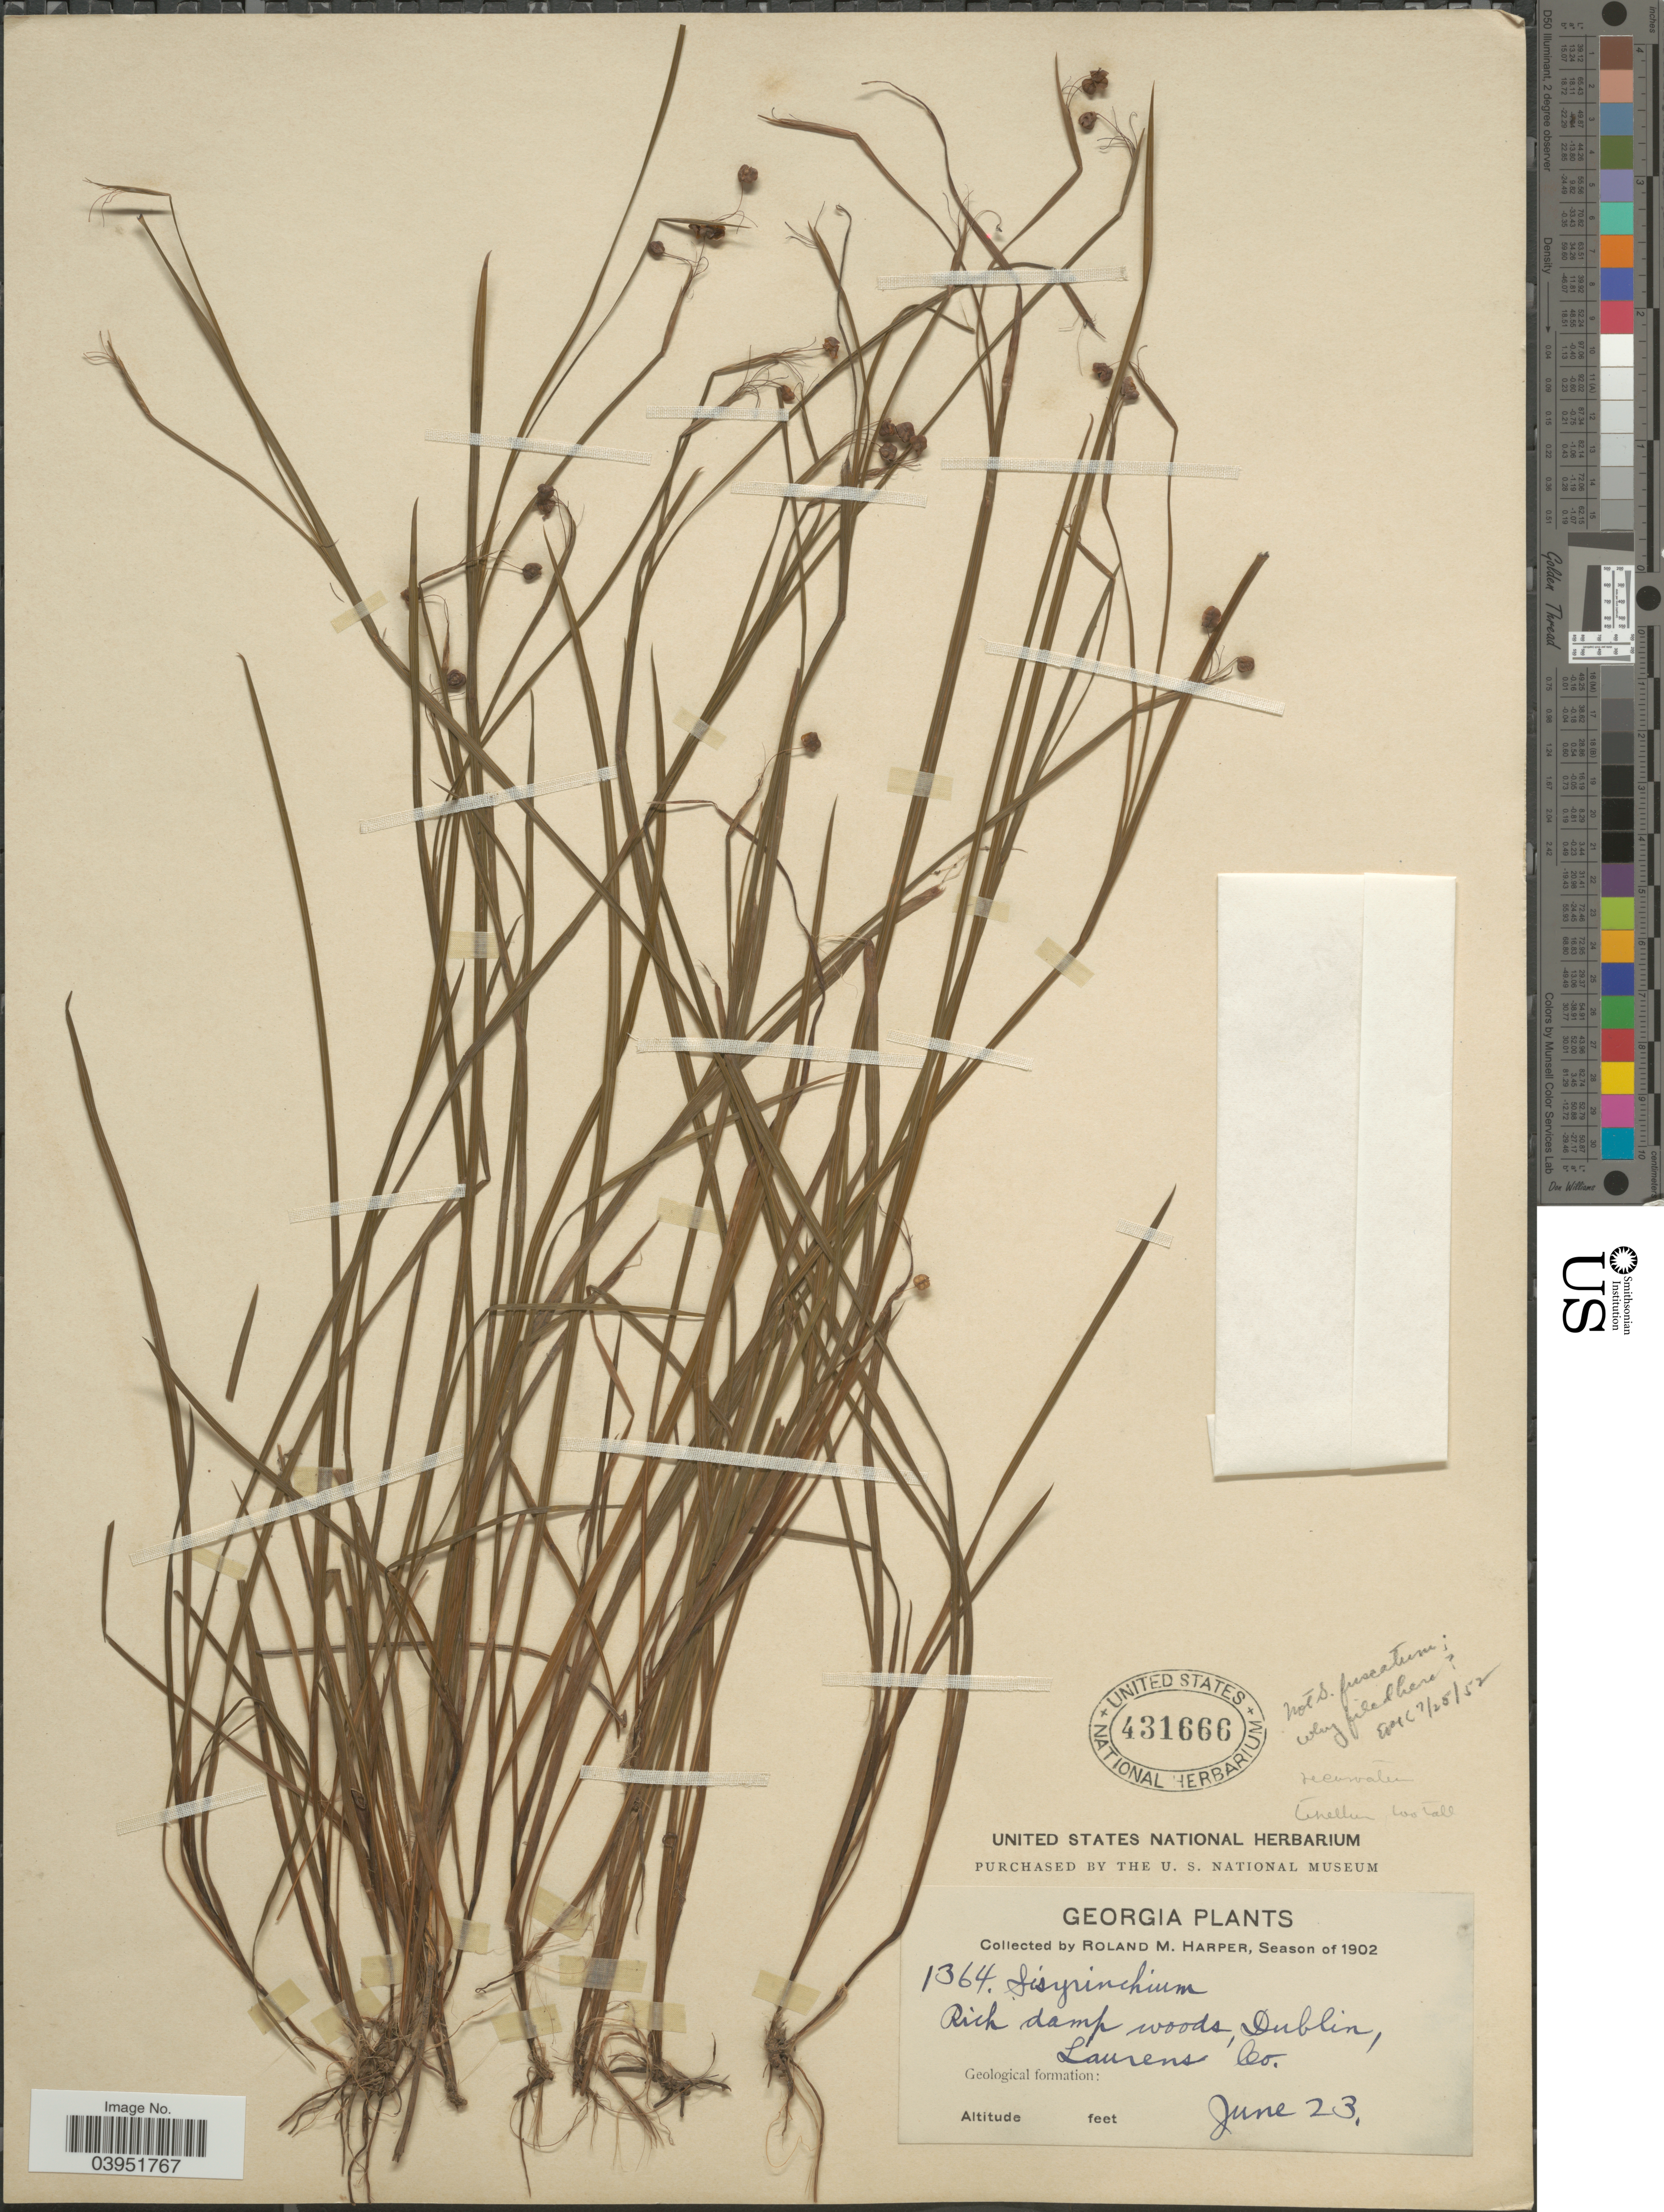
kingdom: Plantae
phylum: Tracheophyta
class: Liliopsida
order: Asparagales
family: Iridaceae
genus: Sisyrinchium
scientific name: Sisyrinchium sp.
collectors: R. M. Harper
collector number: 1364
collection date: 1902-06-23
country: United States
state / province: Georgia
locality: Dublin, Laurens Co.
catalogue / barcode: US 431666